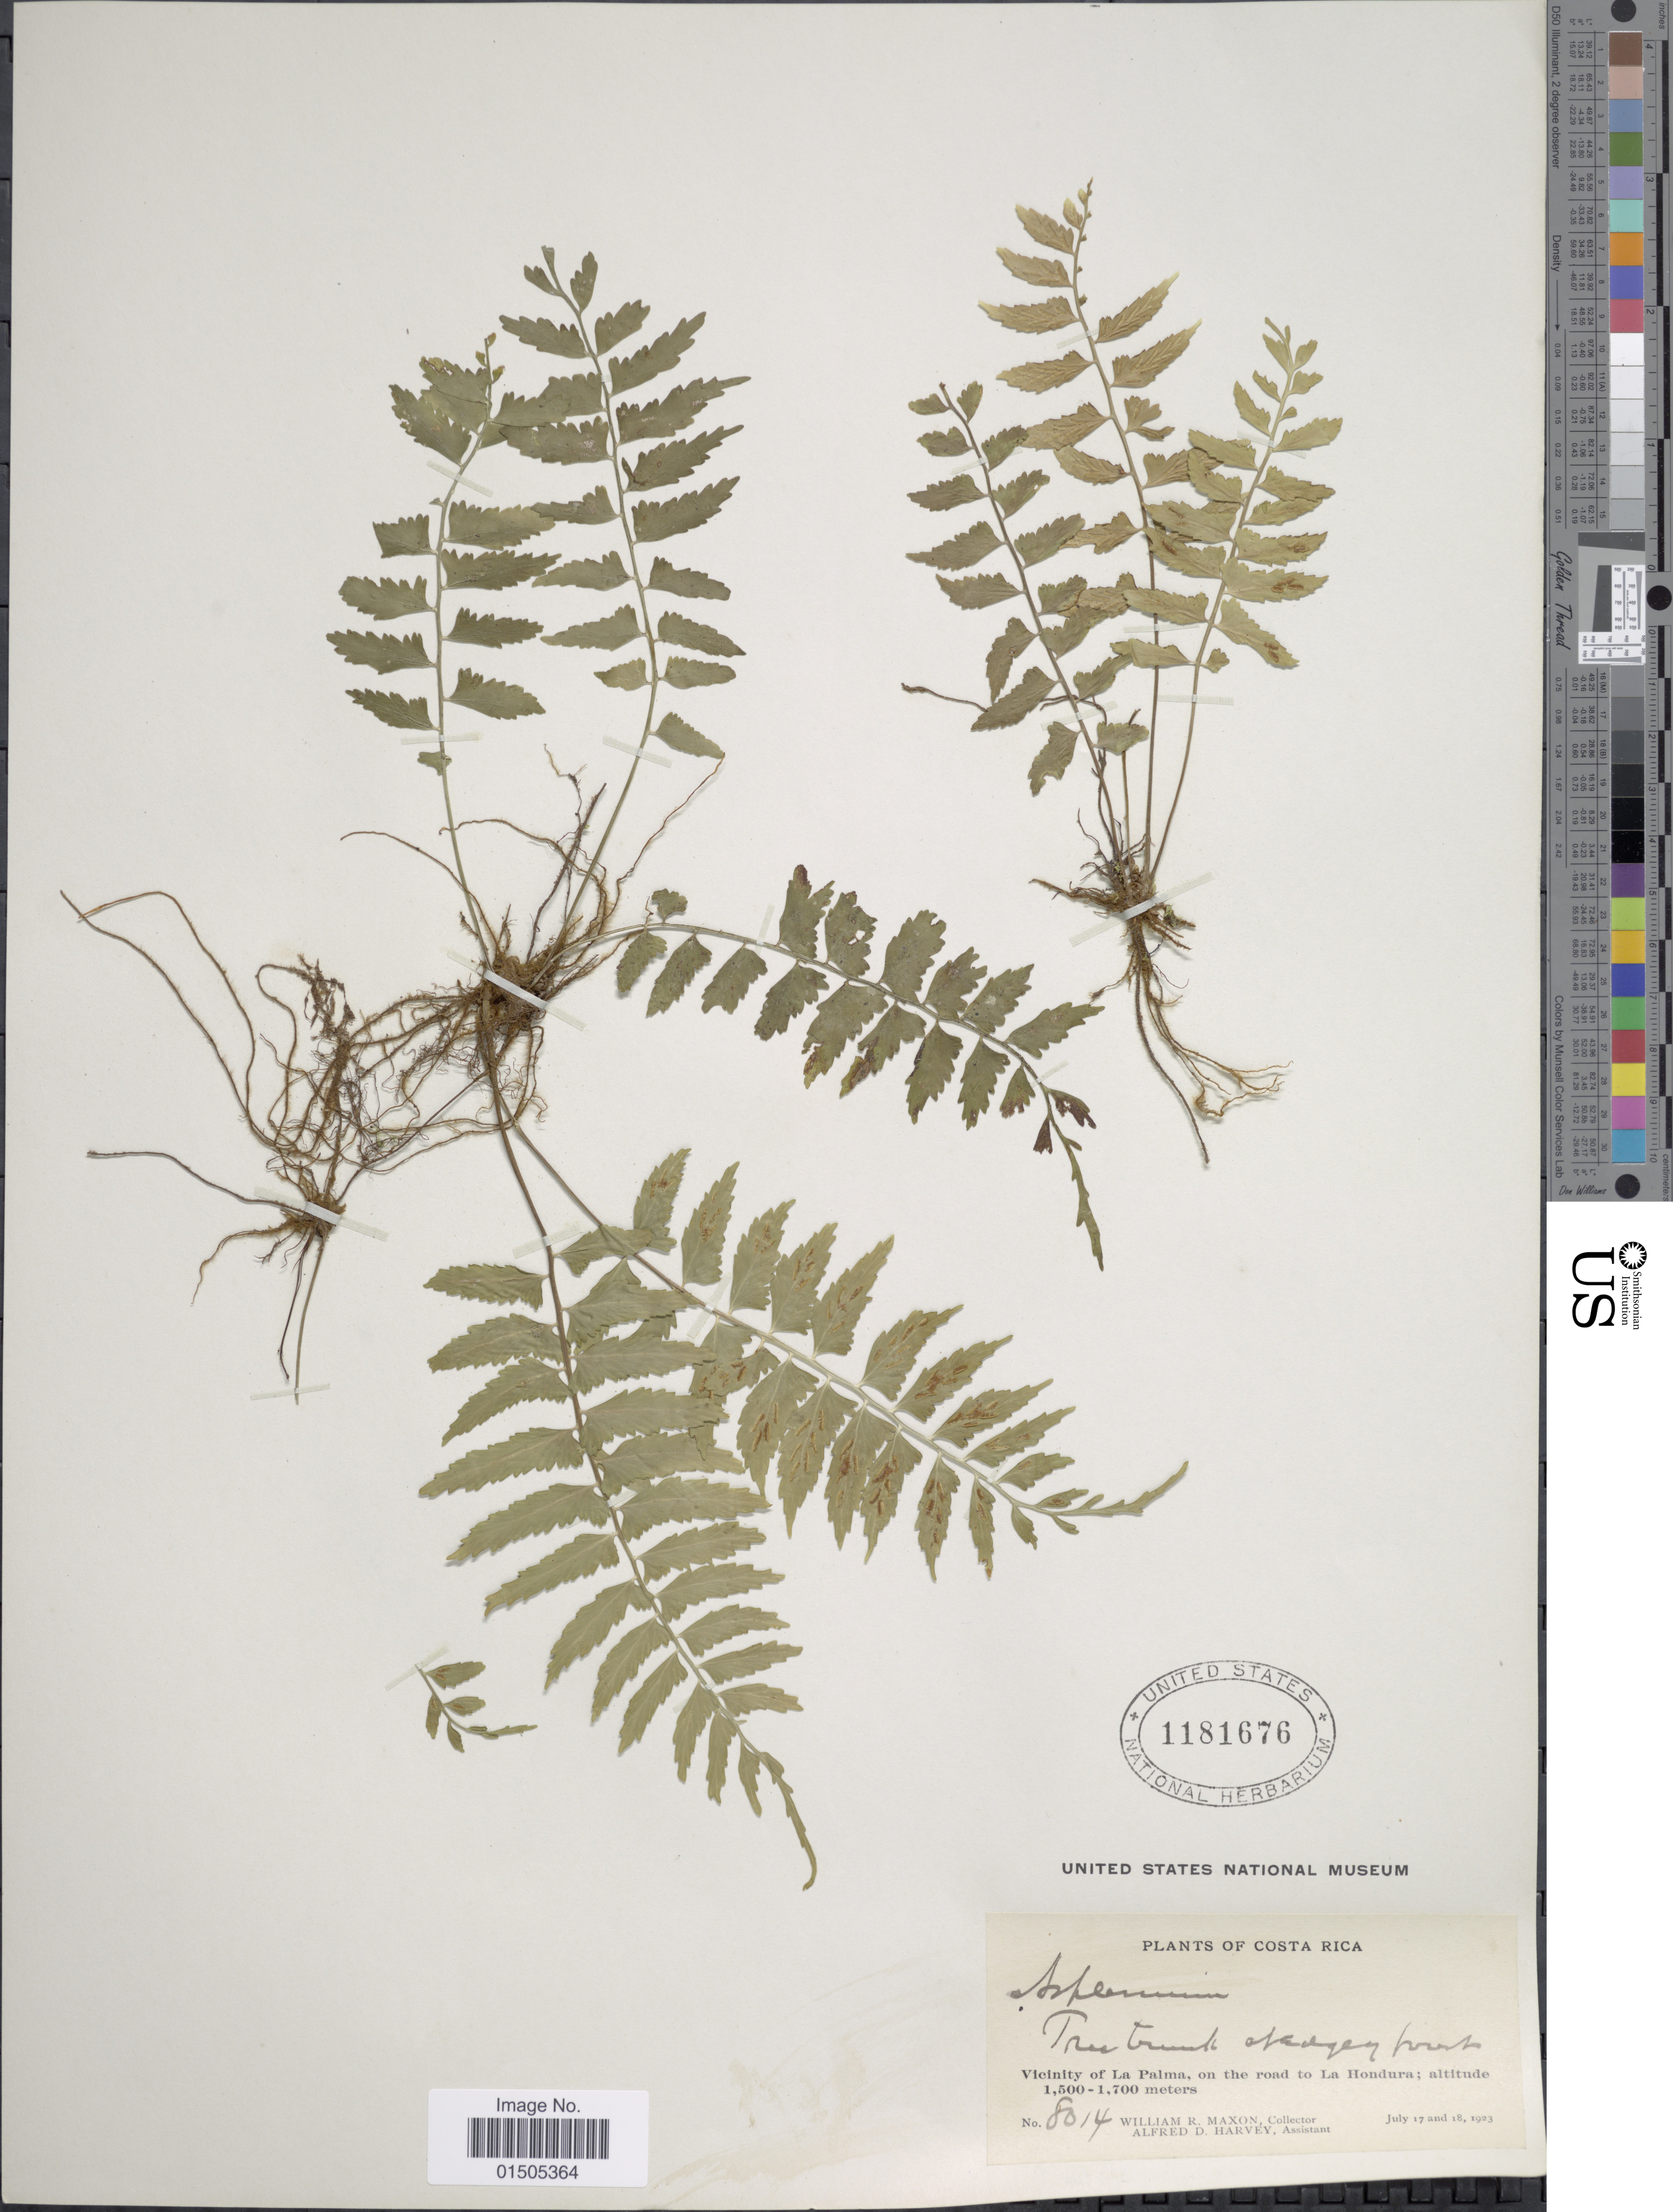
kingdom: Plantae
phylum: Tracheophyta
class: Polypodiopsida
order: Polypodiales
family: Aspleniaceae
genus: Asplenium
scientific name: Asplenium auriculatum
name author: Sw.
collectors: W. R. Maxon & A. D. Harvey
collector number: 8014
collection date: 1923-07-17/1923-07-18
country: Costa Rica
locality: Vicinity of La Palma, on the road to La Hondura.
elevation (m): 1500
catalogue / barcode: US 1181676